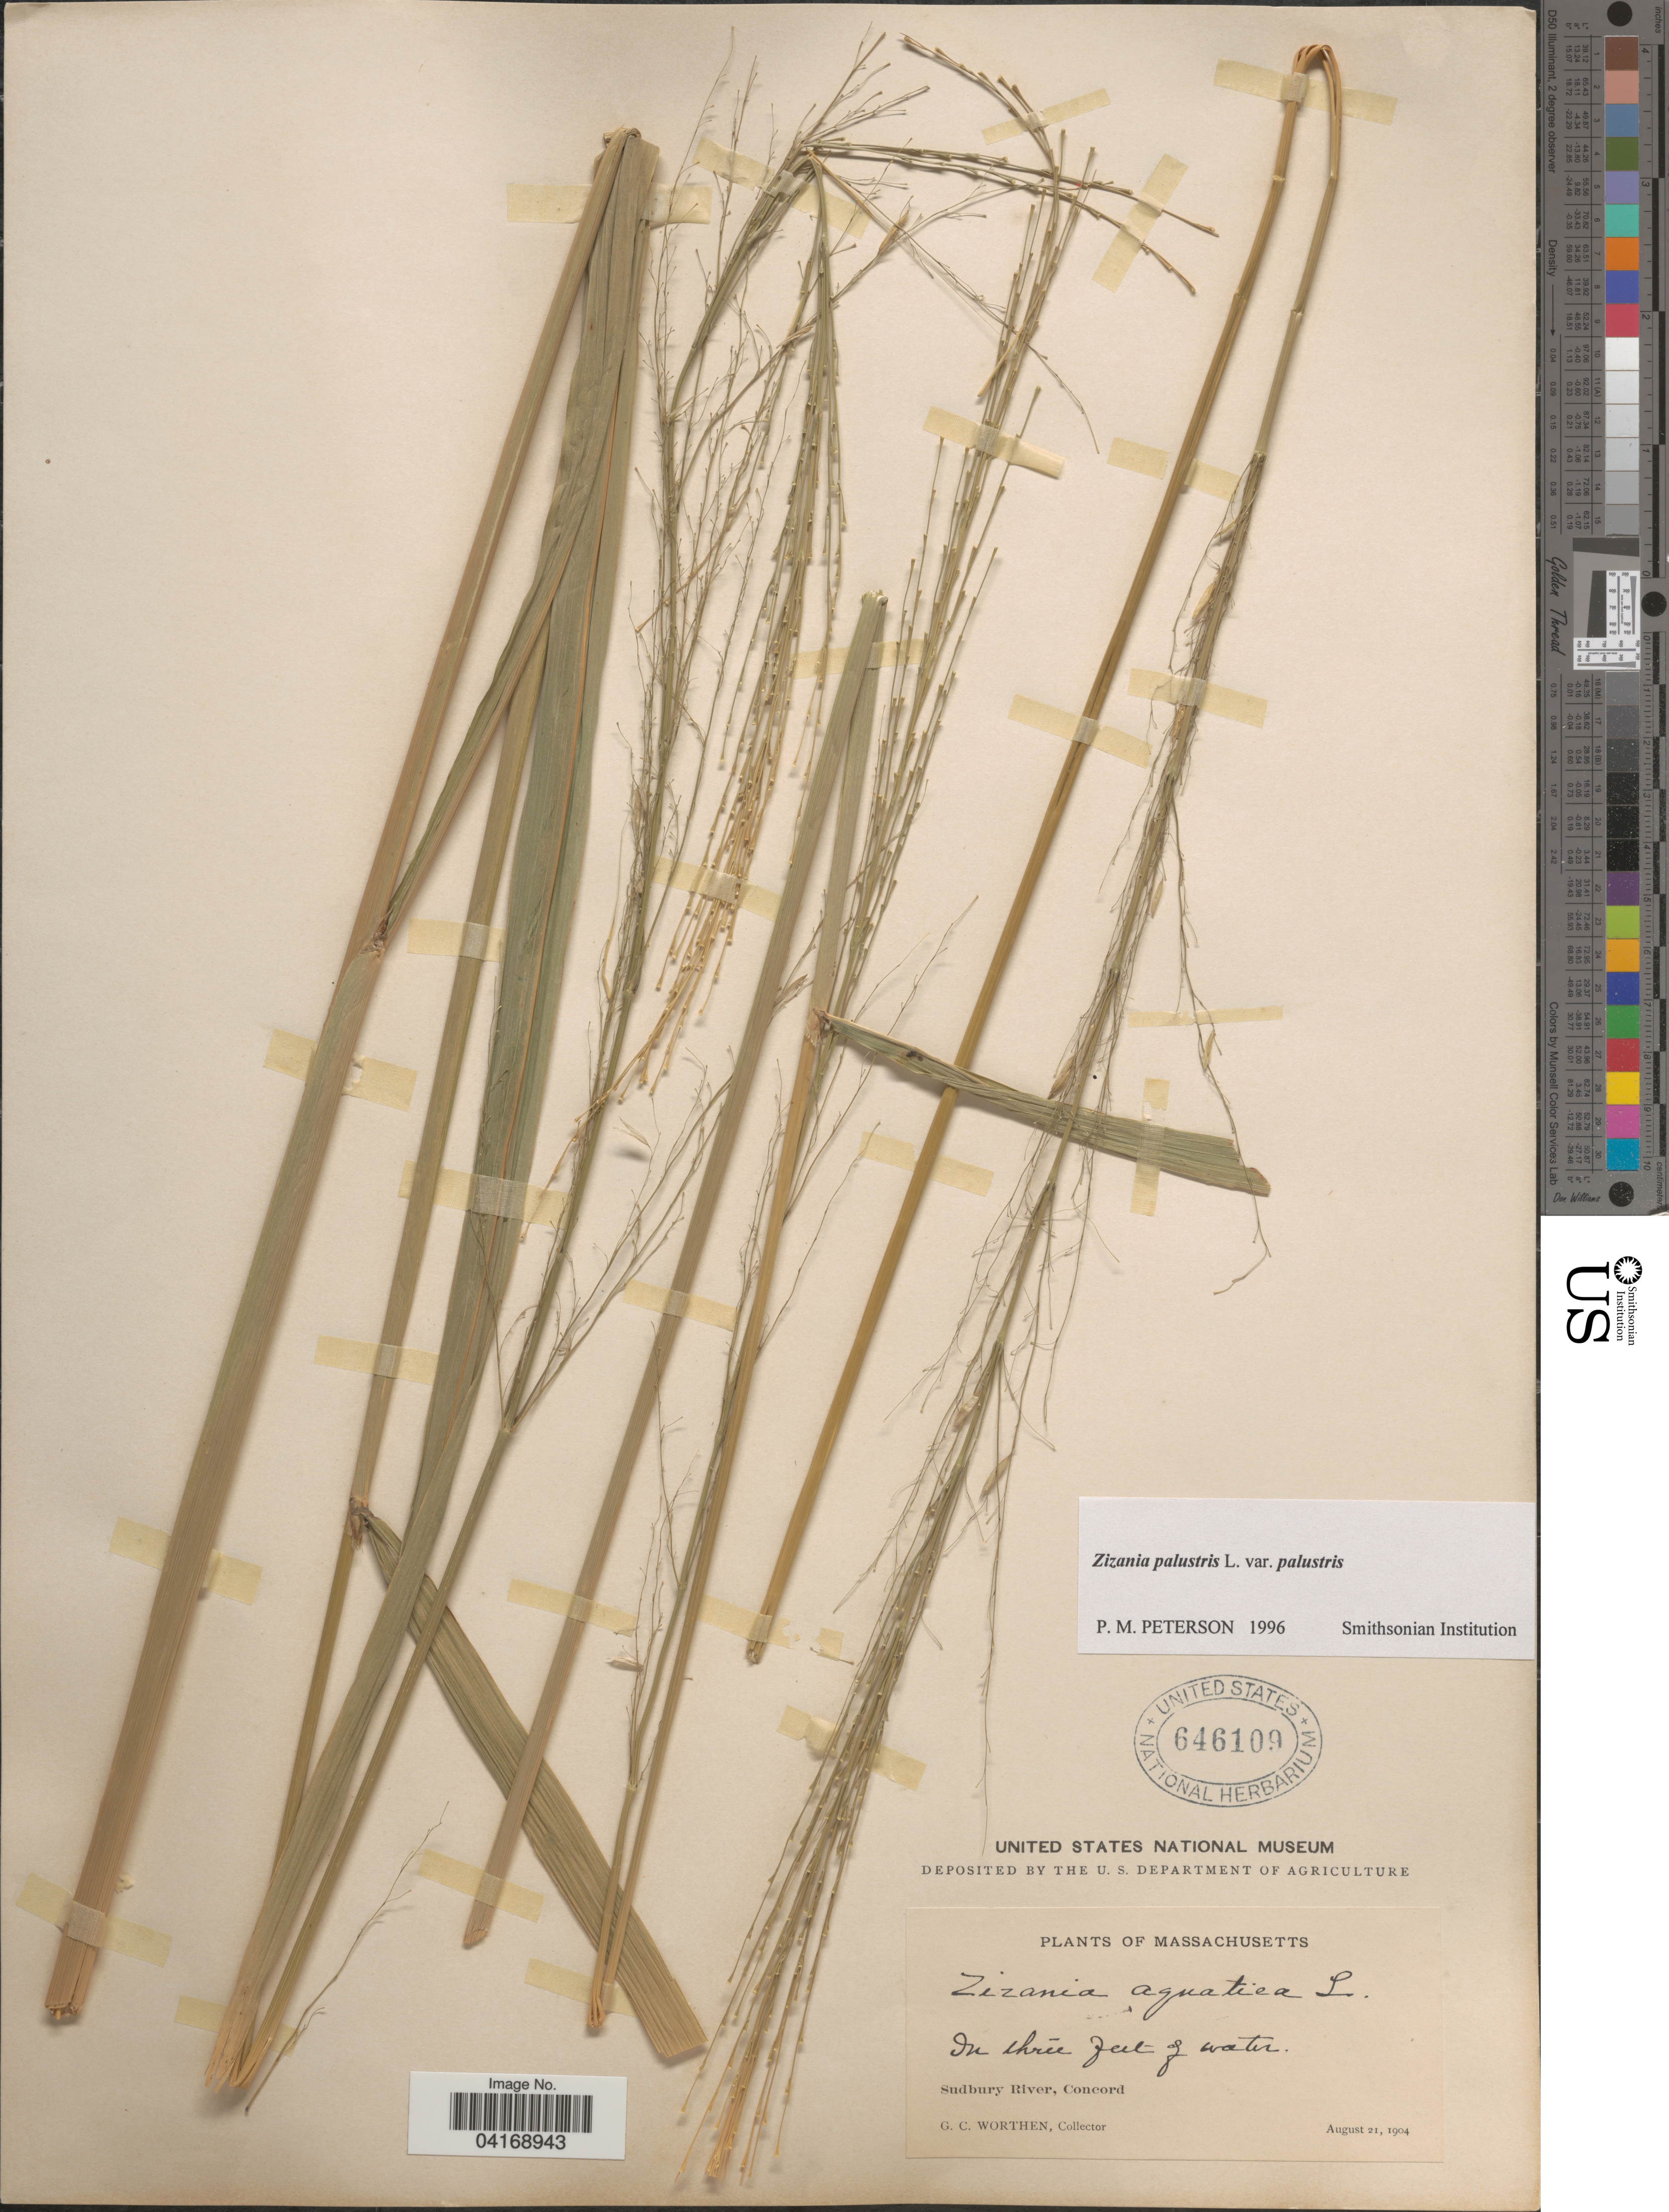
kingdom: Plantae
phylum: Tracheophyta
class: Liliopsida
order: Poales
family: Poaceae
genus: Zizania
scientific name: Zizania palustris var. palustris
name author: L.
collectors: G. Worthen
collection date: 1904-08-21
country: United States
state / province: Massachusetts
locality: Sudbury River, Concord.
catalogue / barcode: US 646109